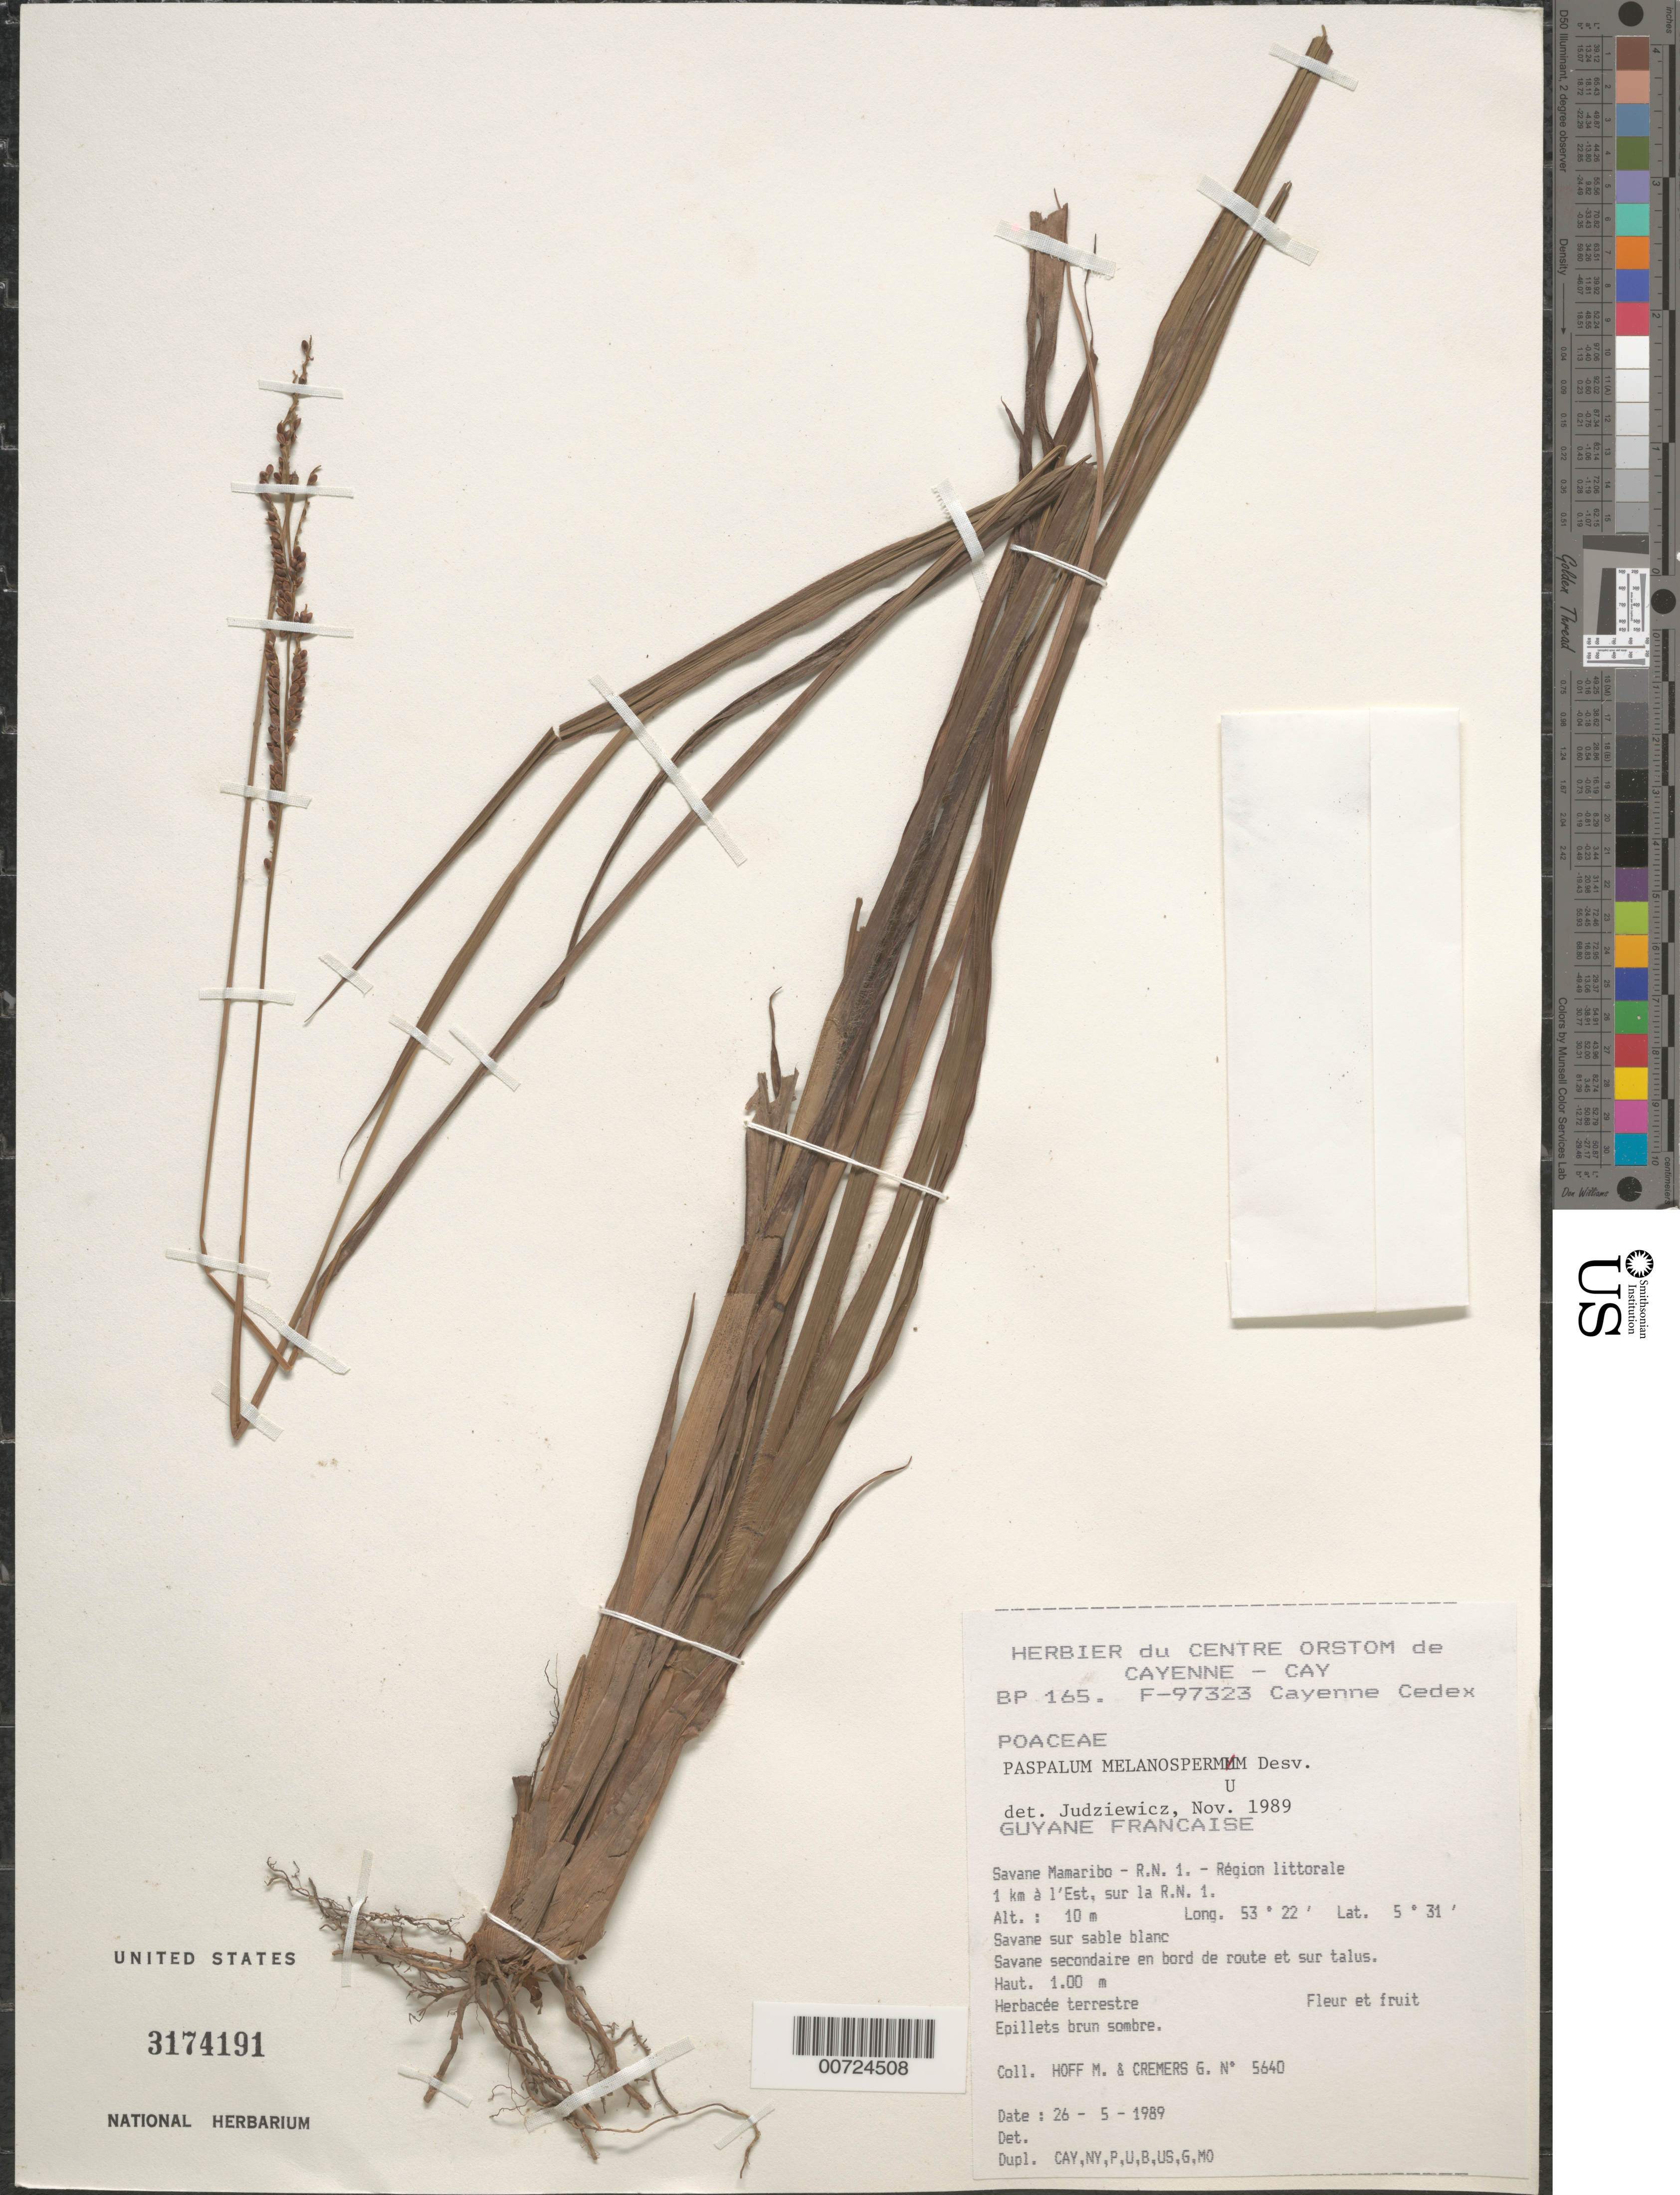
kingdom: Plantae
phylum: Tracheophyta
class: Liliopsida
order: Poales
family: Poaceae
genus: Paspalum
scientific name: Paspalum melanospermum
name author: Desv. ex Poir.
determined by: Judziewicz, E. J.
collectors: M. Hoff & G. Cremers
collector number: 5640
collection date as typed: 25-May-89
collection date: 1989-05-25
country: French Guiana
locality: Savane Mamaribo, R.N. 1, 1 km a l'Est, sur la R.N. 1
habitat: Littoral region, savanna on white sand; secondary savanna along road and talus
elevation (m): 10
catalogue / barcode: US 3174191